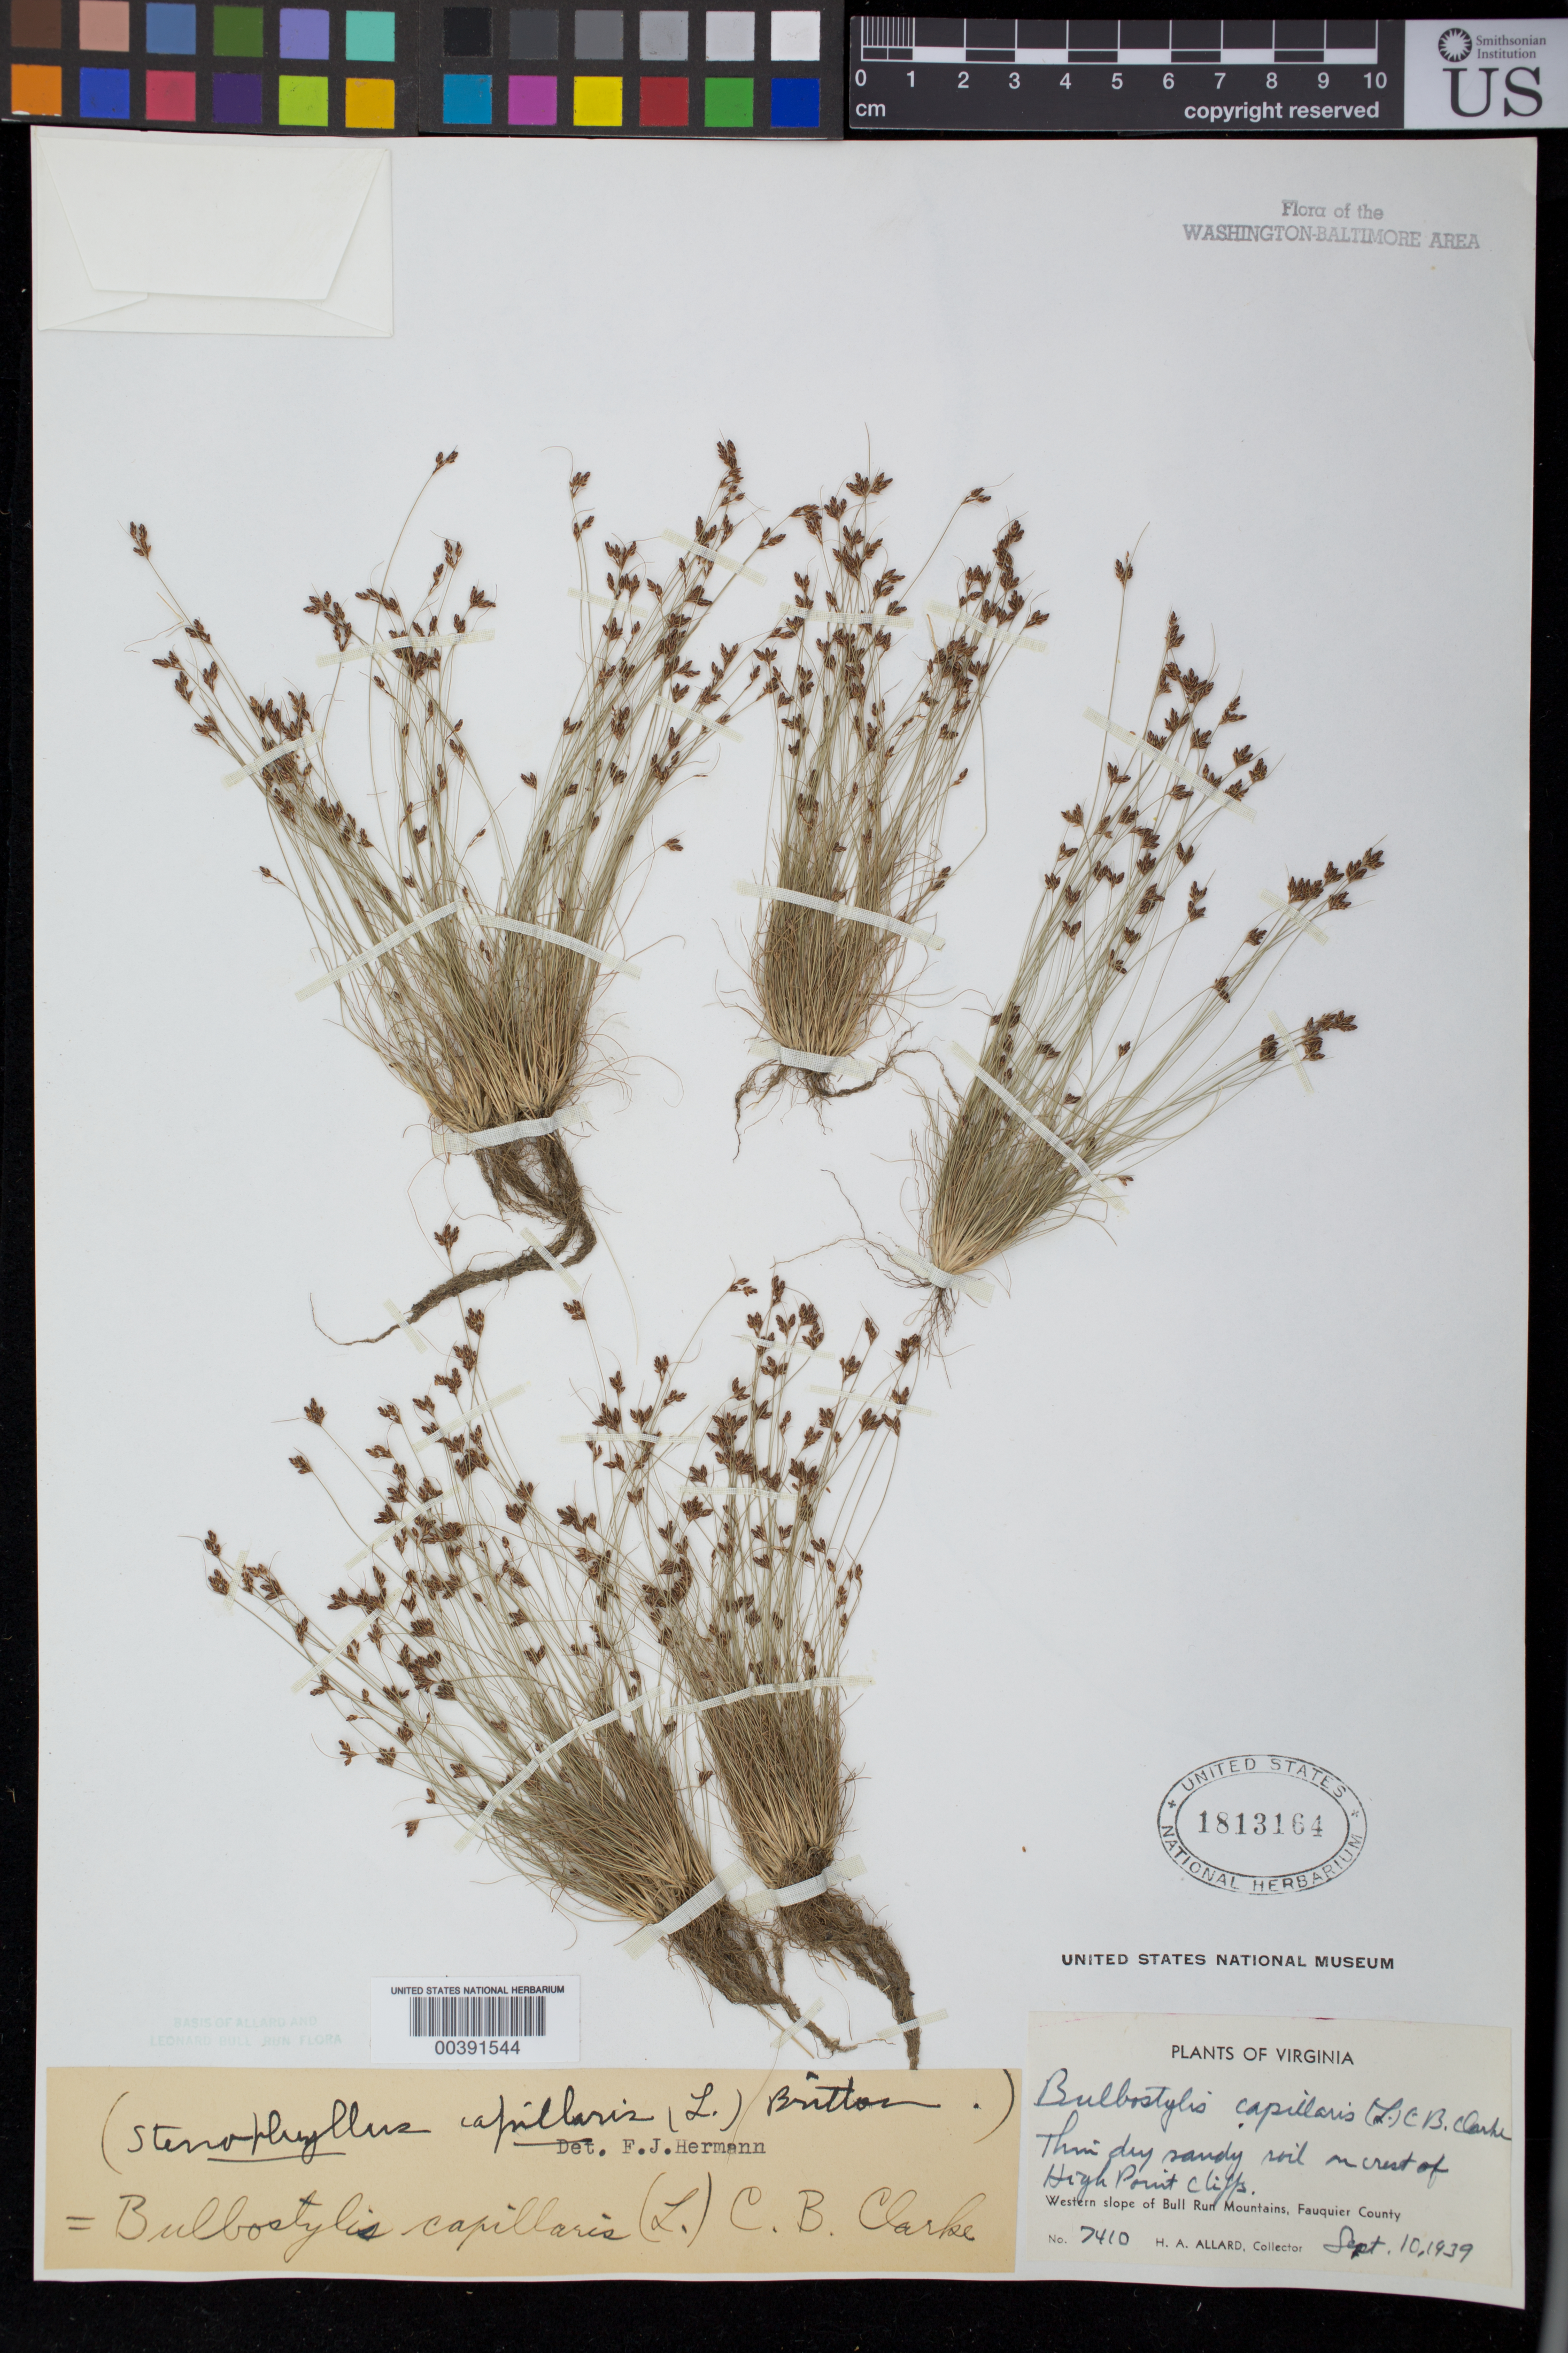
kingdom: Plantae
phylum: Tracheophyta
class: Liliopsida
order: Poales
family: Cyperaceae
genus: Bulbostylis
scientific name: Bulbostylis capillaris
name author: (L.) Kunth ex C.B. Clarke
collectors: H. A. Allard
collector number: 7410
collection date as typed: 10 Sep 1939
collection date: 1939-09-10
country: United States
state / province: Virginia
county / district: Fauquier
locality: High Point cliffs, north of Thorofare Gap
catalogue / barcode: US 1813164